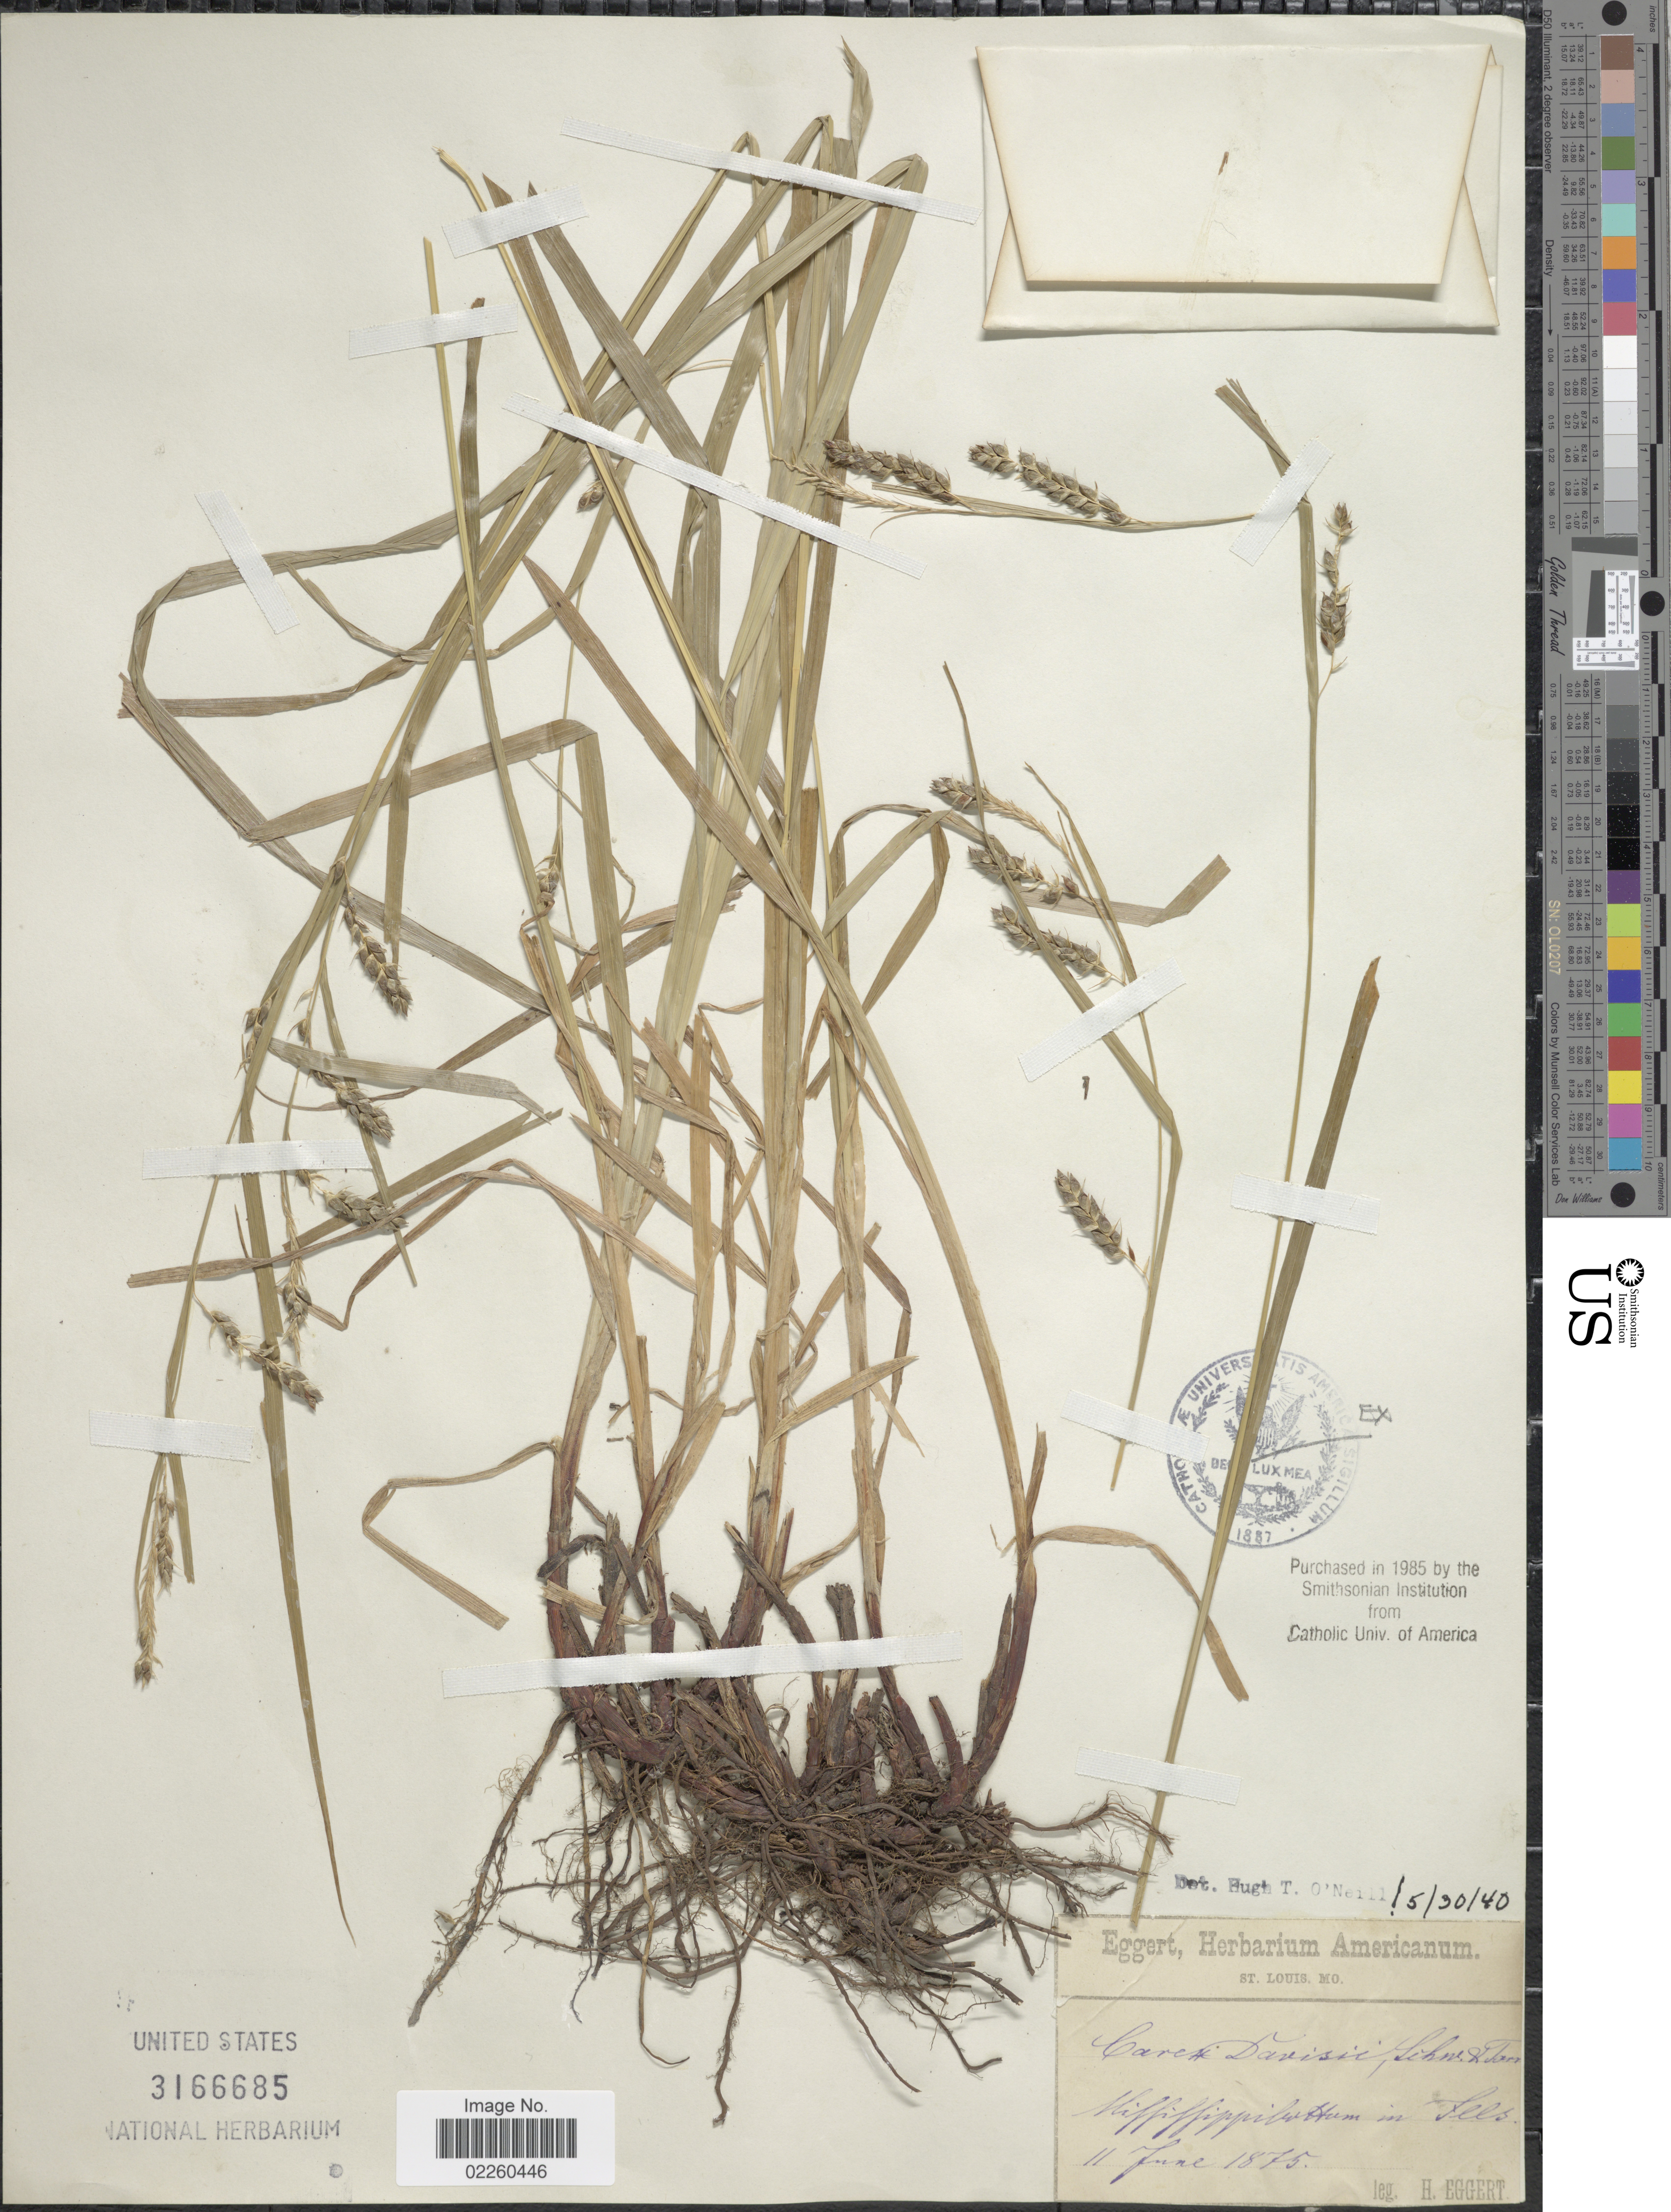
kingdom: Plantae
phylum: Tracheophyta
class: Liliopsida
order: Poales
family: Cyperaceae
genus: Carex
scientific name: Carex davisii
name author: Schwein. & Torr.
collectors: H. Eggert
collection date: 1875-06-11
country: United States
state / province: Illinois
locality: Mississippi Bottom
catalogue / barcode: US 3166685